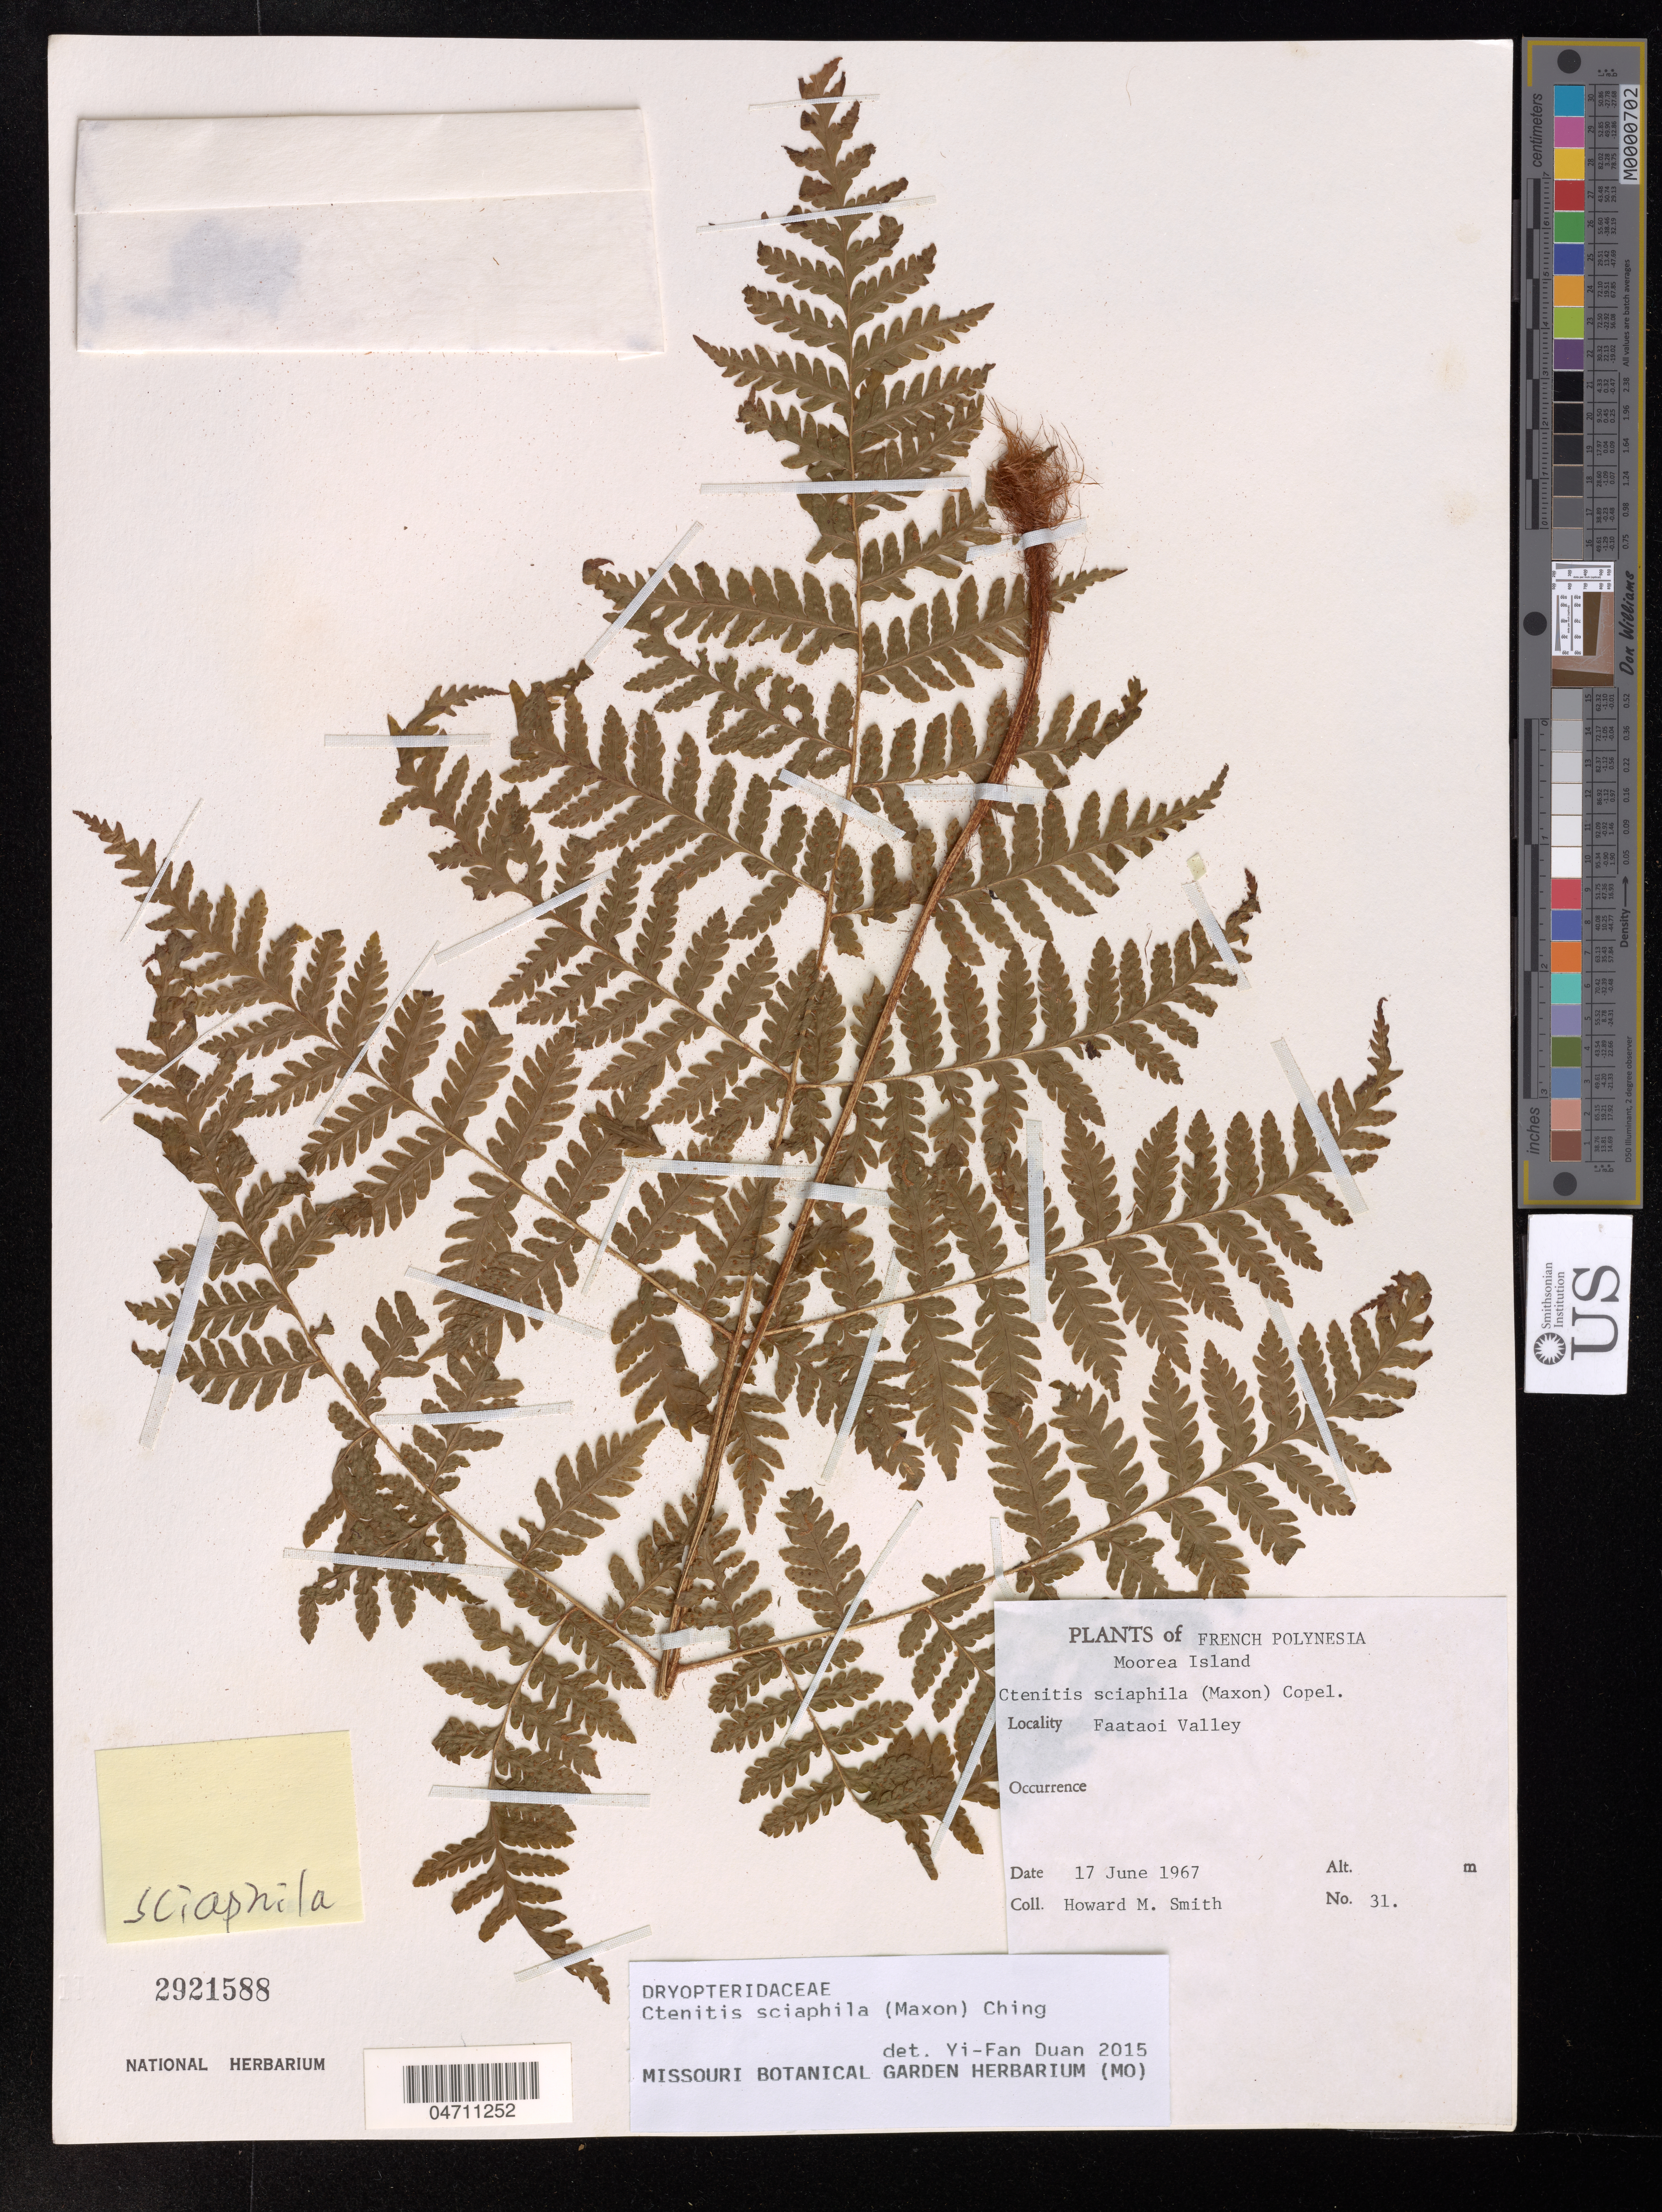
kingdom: Plantae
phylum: Tracheophyta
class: Polypodiopsida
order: Polypodiales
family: Dryopteridaceae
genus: Ctenitis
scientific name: Ctenitis sciaphila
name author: (Maxon) Ching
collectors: H. M. Smith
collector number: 31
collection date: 1967-06-17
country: French Polynesia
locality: Moorea Island, Faataoi Valley.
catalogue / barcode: US 2921588